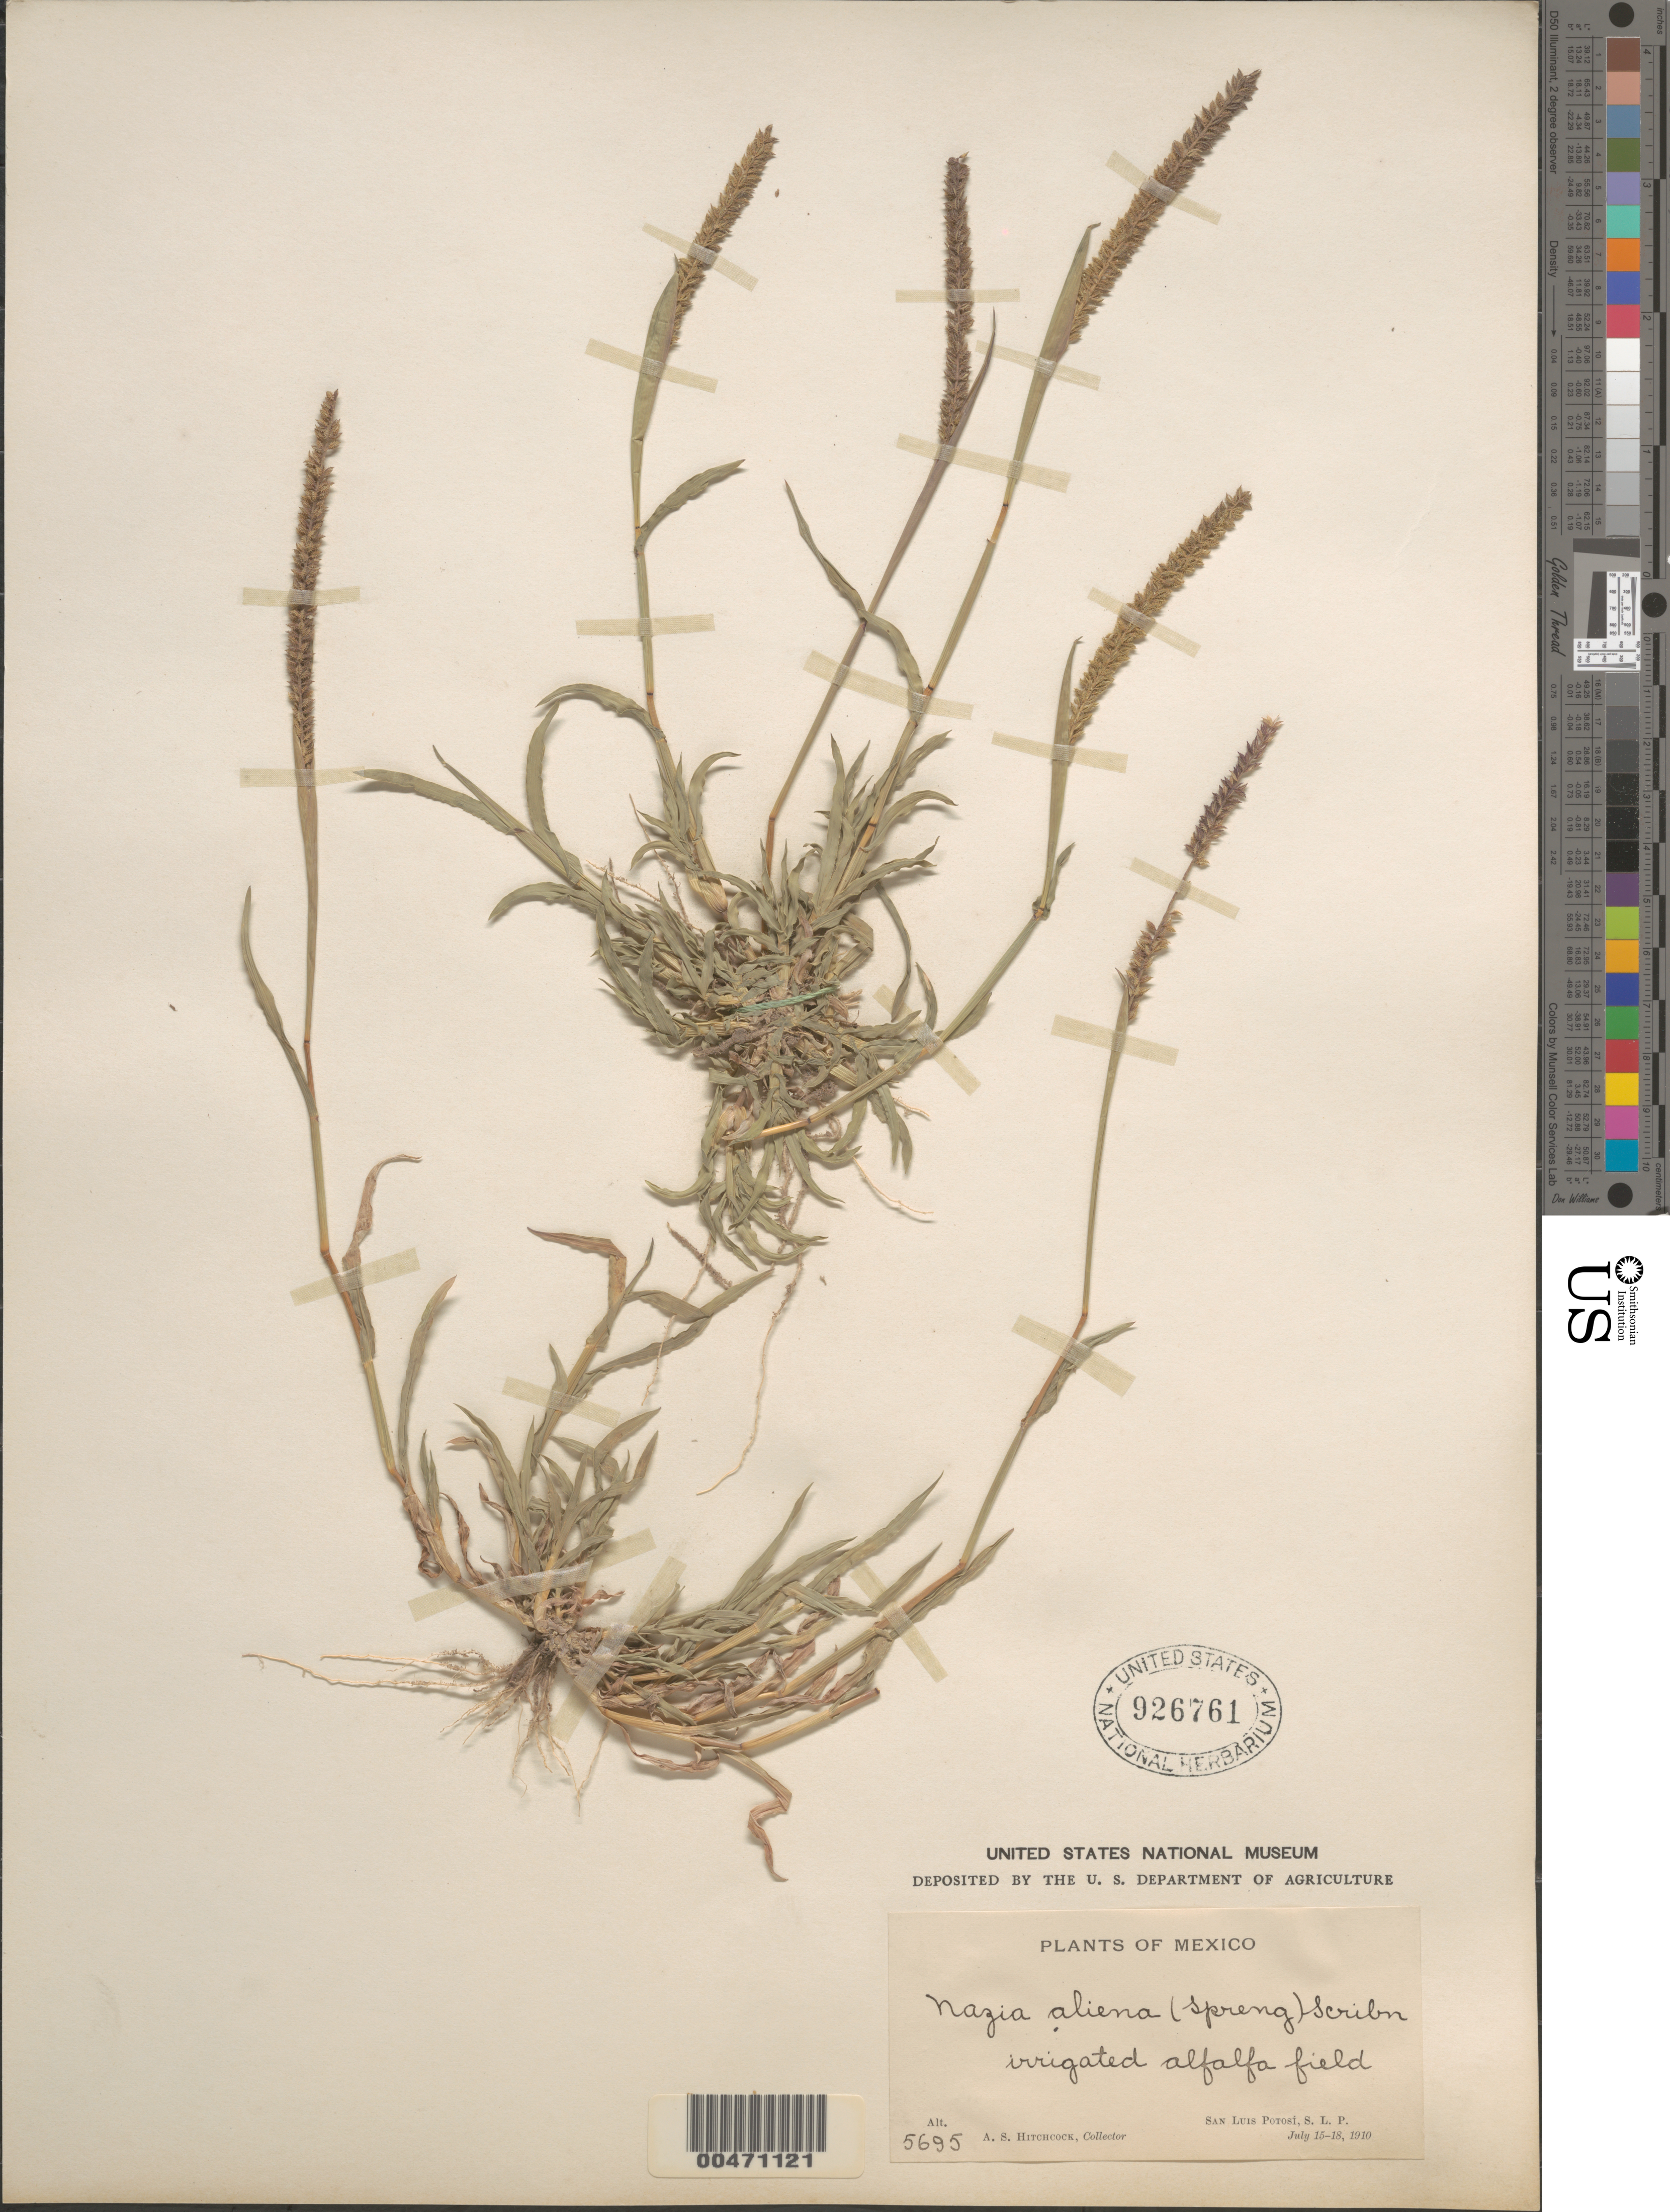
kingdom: Plantae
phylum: Tracheophyta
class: Liliopsida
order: Poales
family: Poaceae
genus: Tragus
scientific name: Tragus berteronianus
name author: Schult.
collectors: A. S. Hitchcock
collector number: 5695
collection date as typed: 15 Jul 1910 to 18 Jul 1910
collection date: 1910-07-15/1910-07-18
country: Mexico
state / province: San Luis Potosi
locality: San Luis Potosí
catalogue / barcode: US 926761